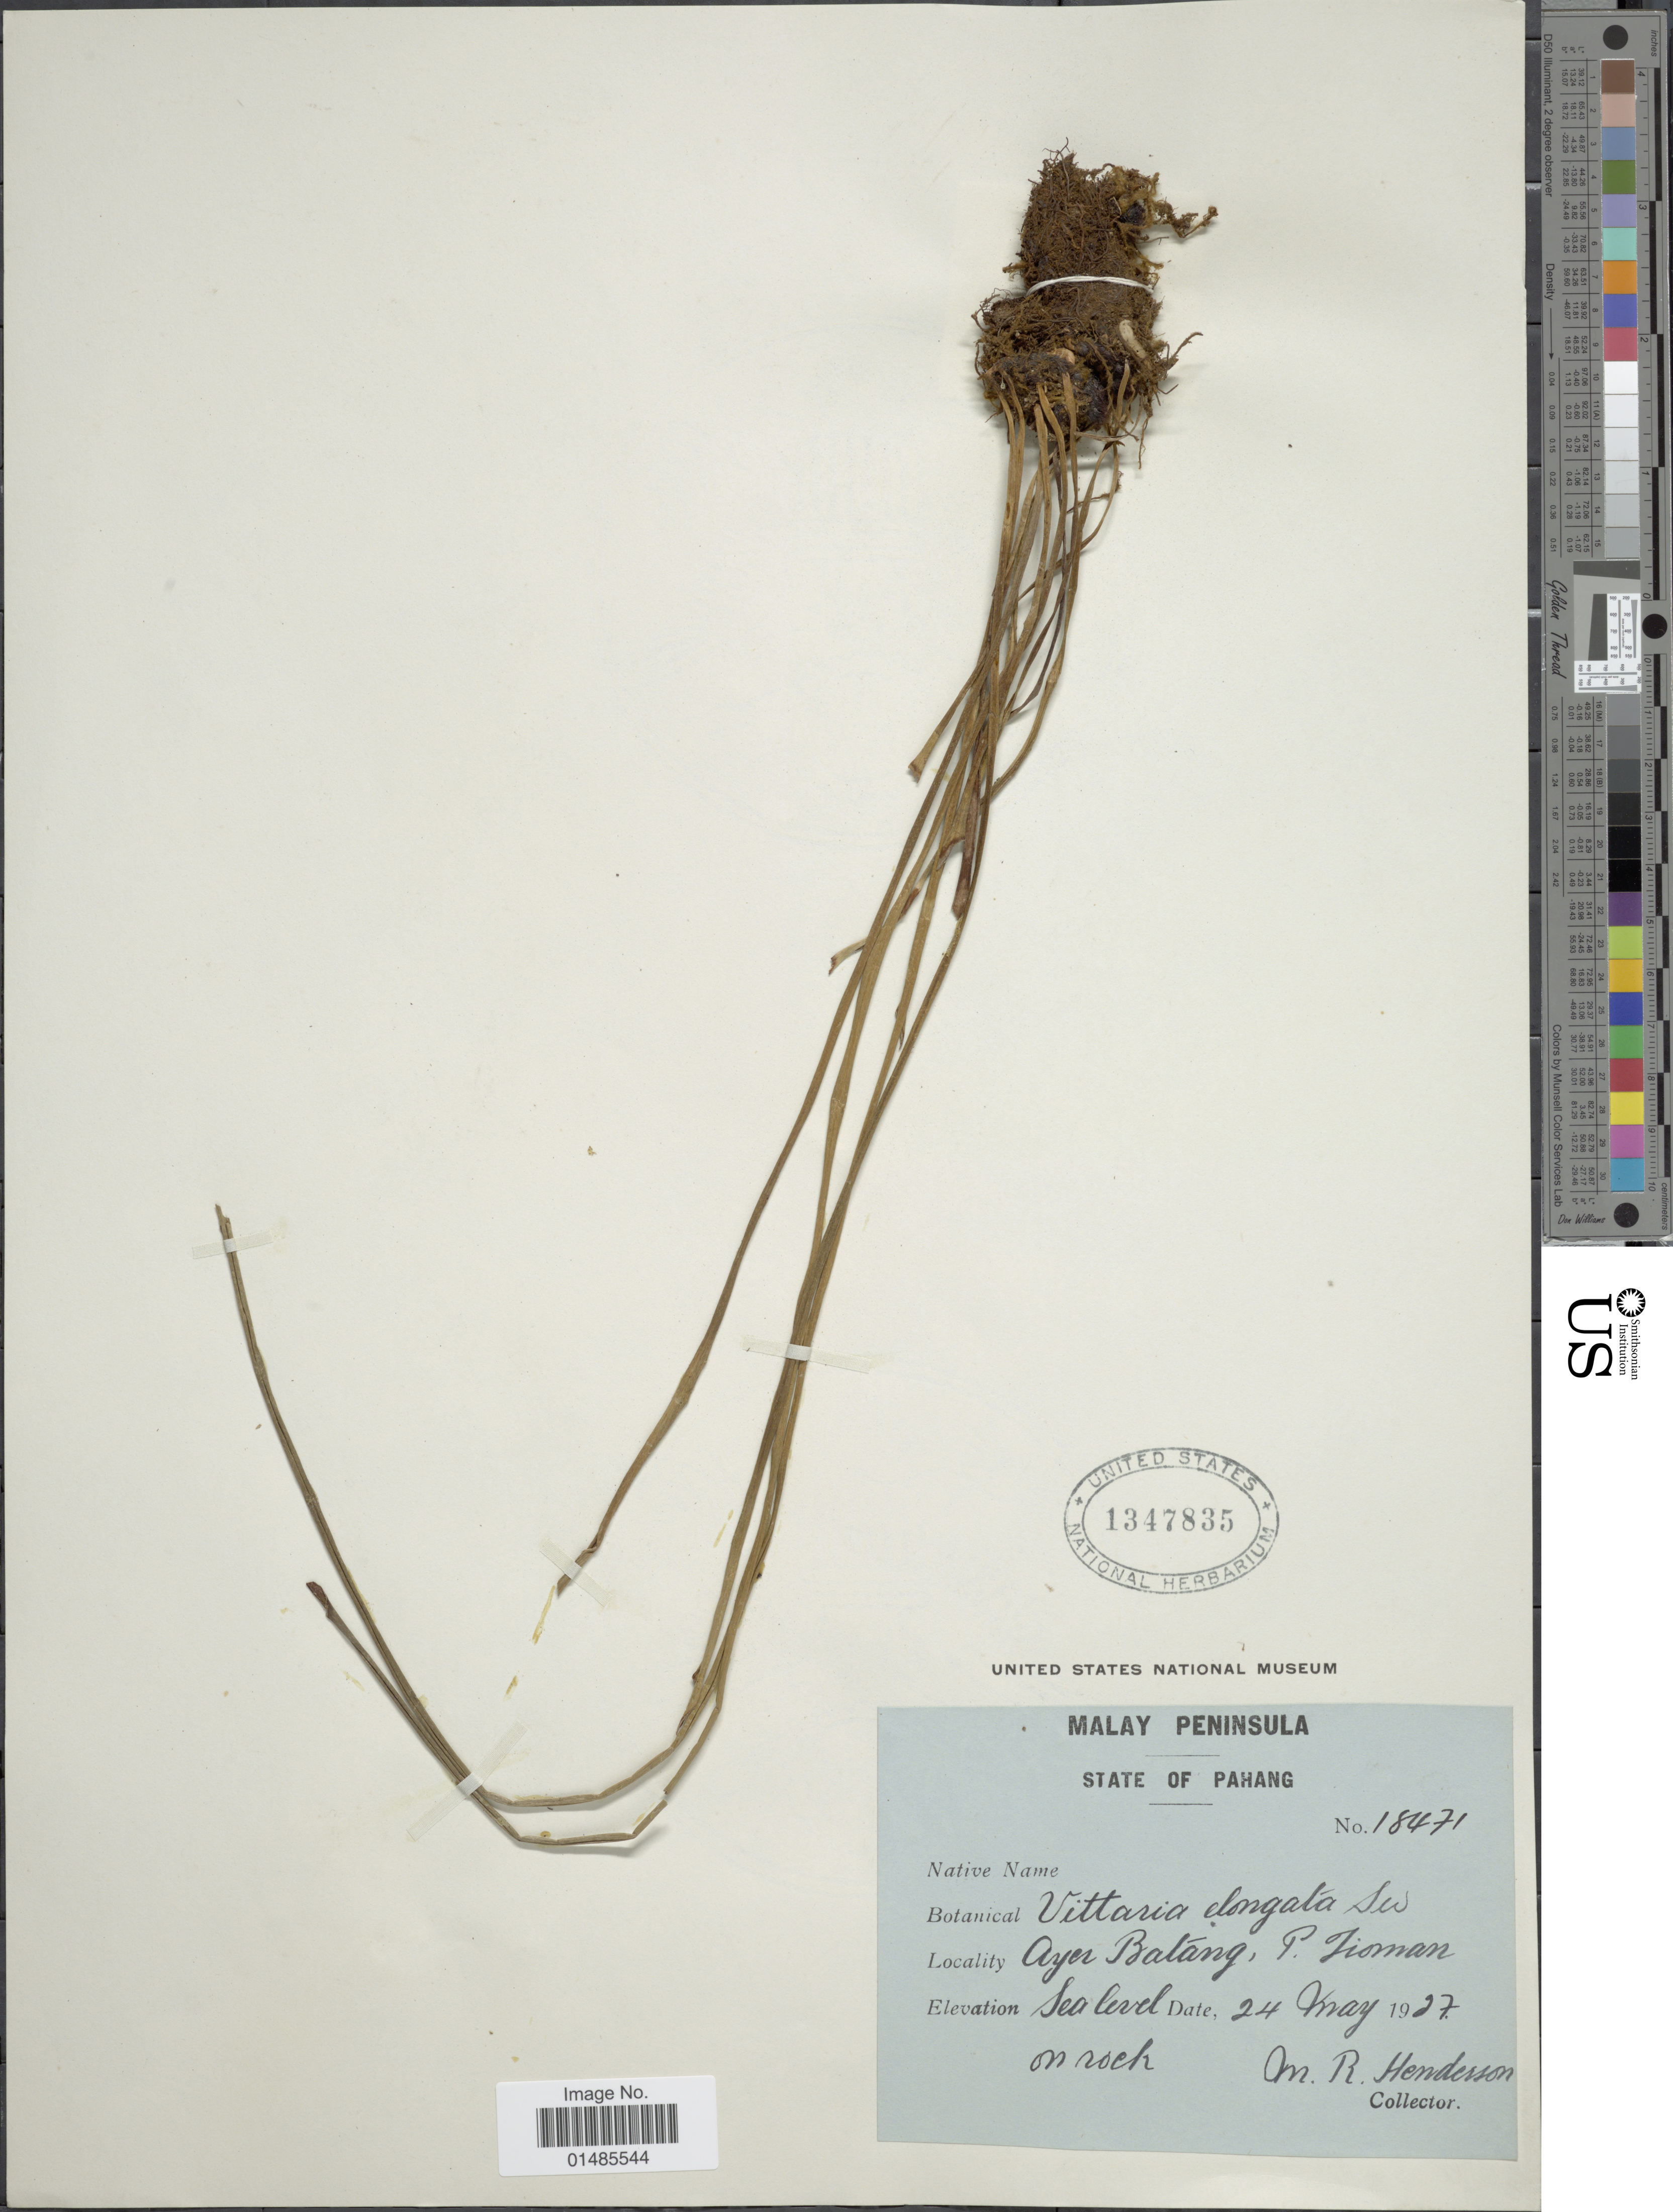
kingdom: Plantae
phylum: Tracheophyta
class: Polypodiopsida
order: Polypodiales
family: Pteridaceae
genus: Haplopteris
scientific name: Haplopteris elongata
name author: (Sw.) Crane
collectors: M. Henderson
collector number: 18471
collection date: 1927-05-24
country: Malaysia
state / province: Pahang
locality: Malay Peninsula. Ayer Batang, P. Sioman.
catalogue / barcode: US 1347835